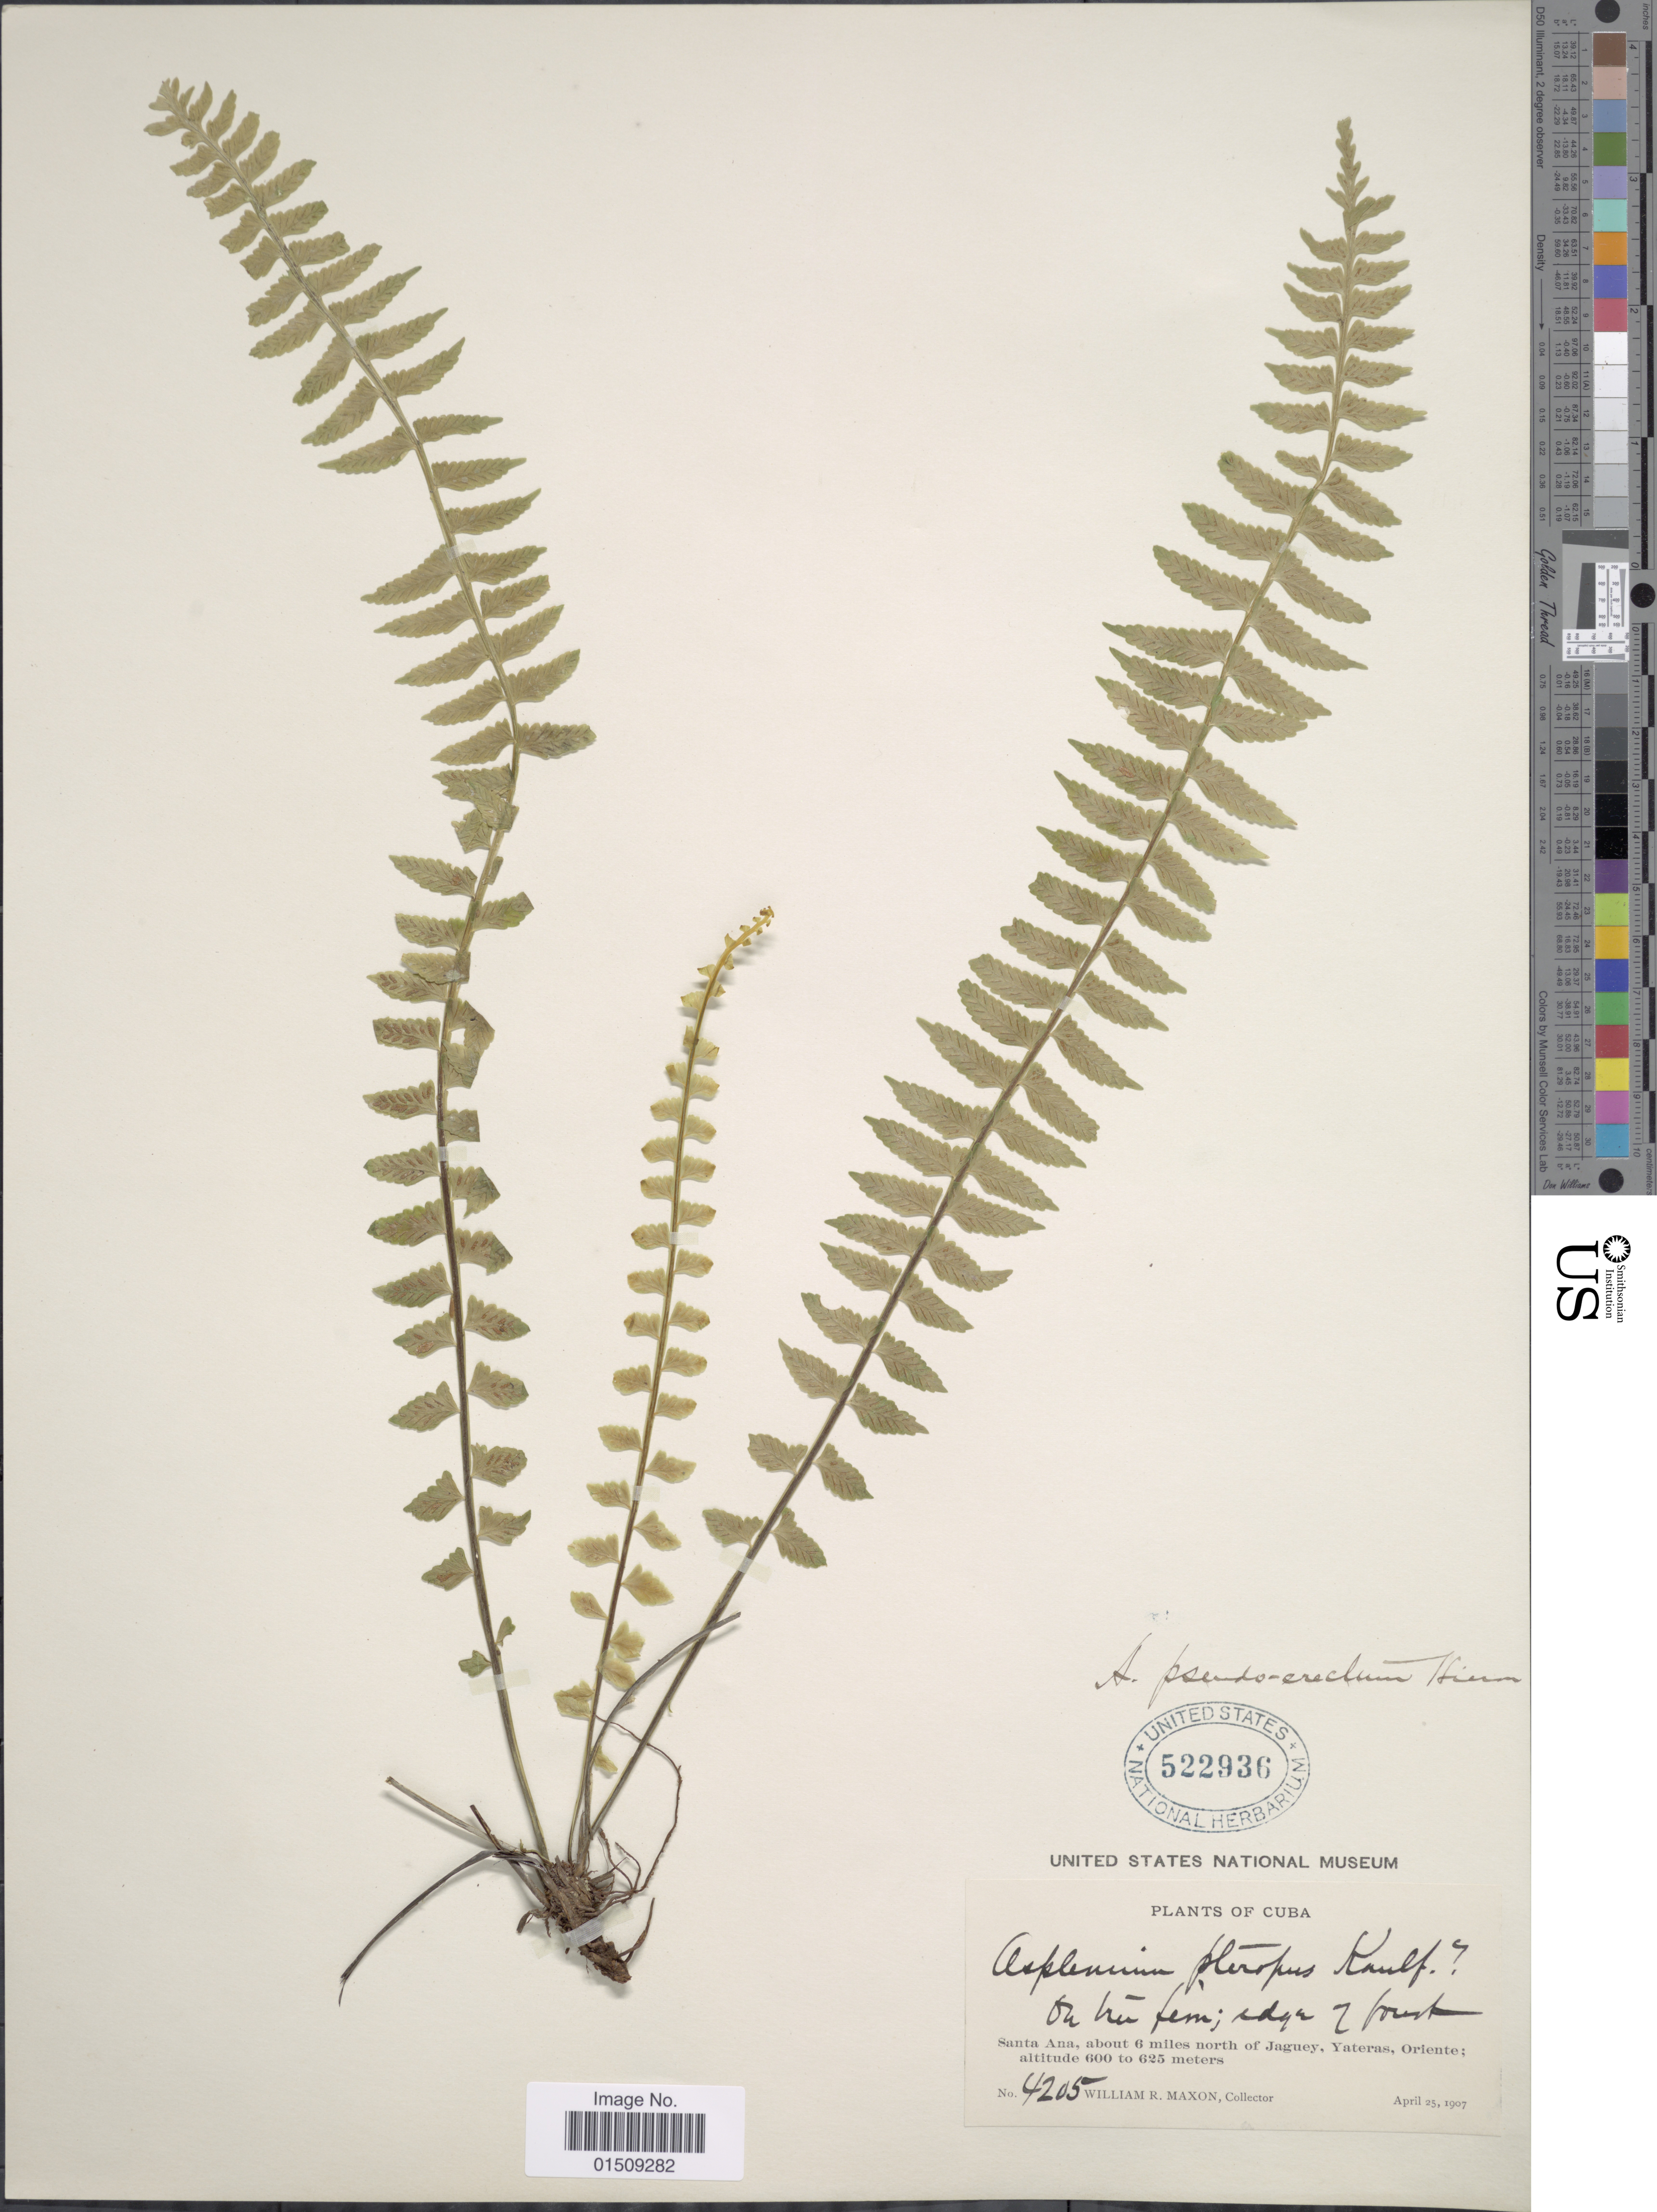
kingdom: Plantae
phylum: Tracheophyta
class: Polypodiopsida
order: Polypodiales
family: Aspleniaceae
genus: Asplenium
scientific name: Asplenium pteropus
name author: Kaulf.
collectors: W. R. Maxon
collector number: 4205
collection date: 1907-04-25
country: Cuba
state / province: Oriente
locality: Santa Ana, about 6 miles north of Jaguey, Yateras, Oriente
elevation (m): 600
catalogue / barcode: US 522936